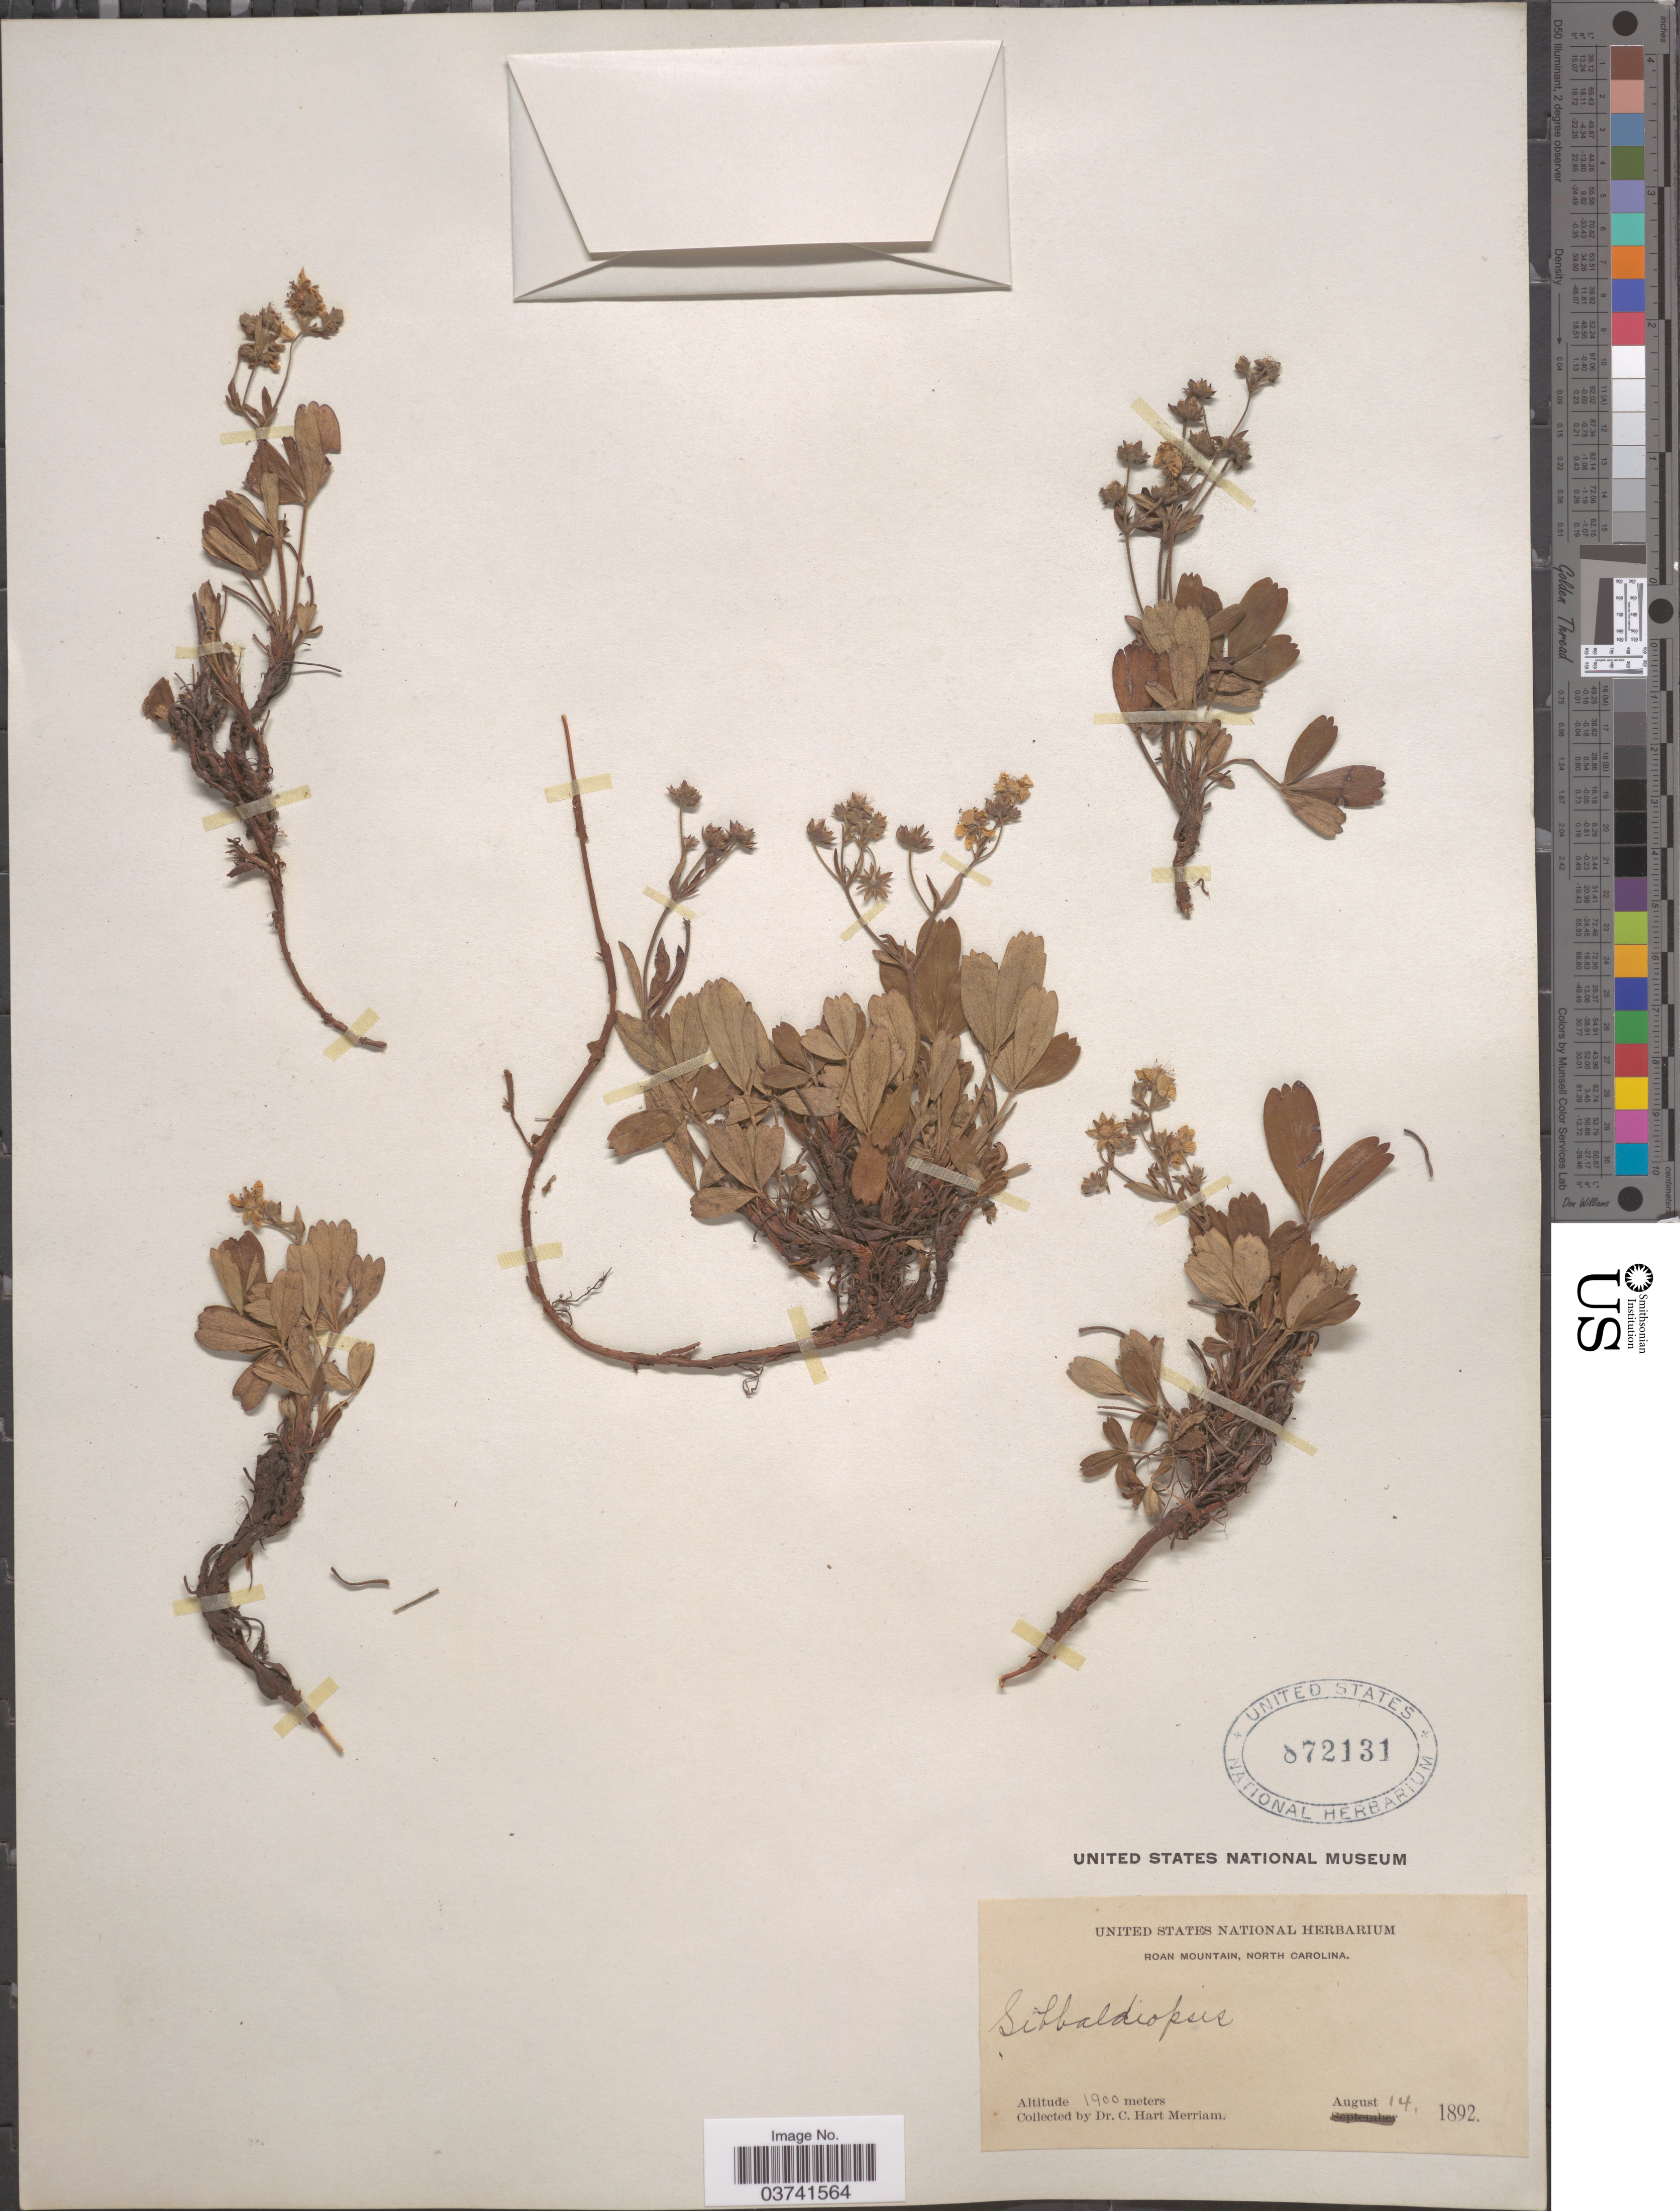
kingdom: Plantae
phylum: Tracheophyta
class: Magnoliopsida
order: Rosales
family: Rosaceae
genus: Potentilla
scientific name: Potentilla tridentata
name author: Aiton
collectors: C. Merriam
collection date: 1892-08-14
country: United States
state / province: North Carolina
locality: Roan Mountain.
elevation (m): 1900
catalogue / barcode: US 872131